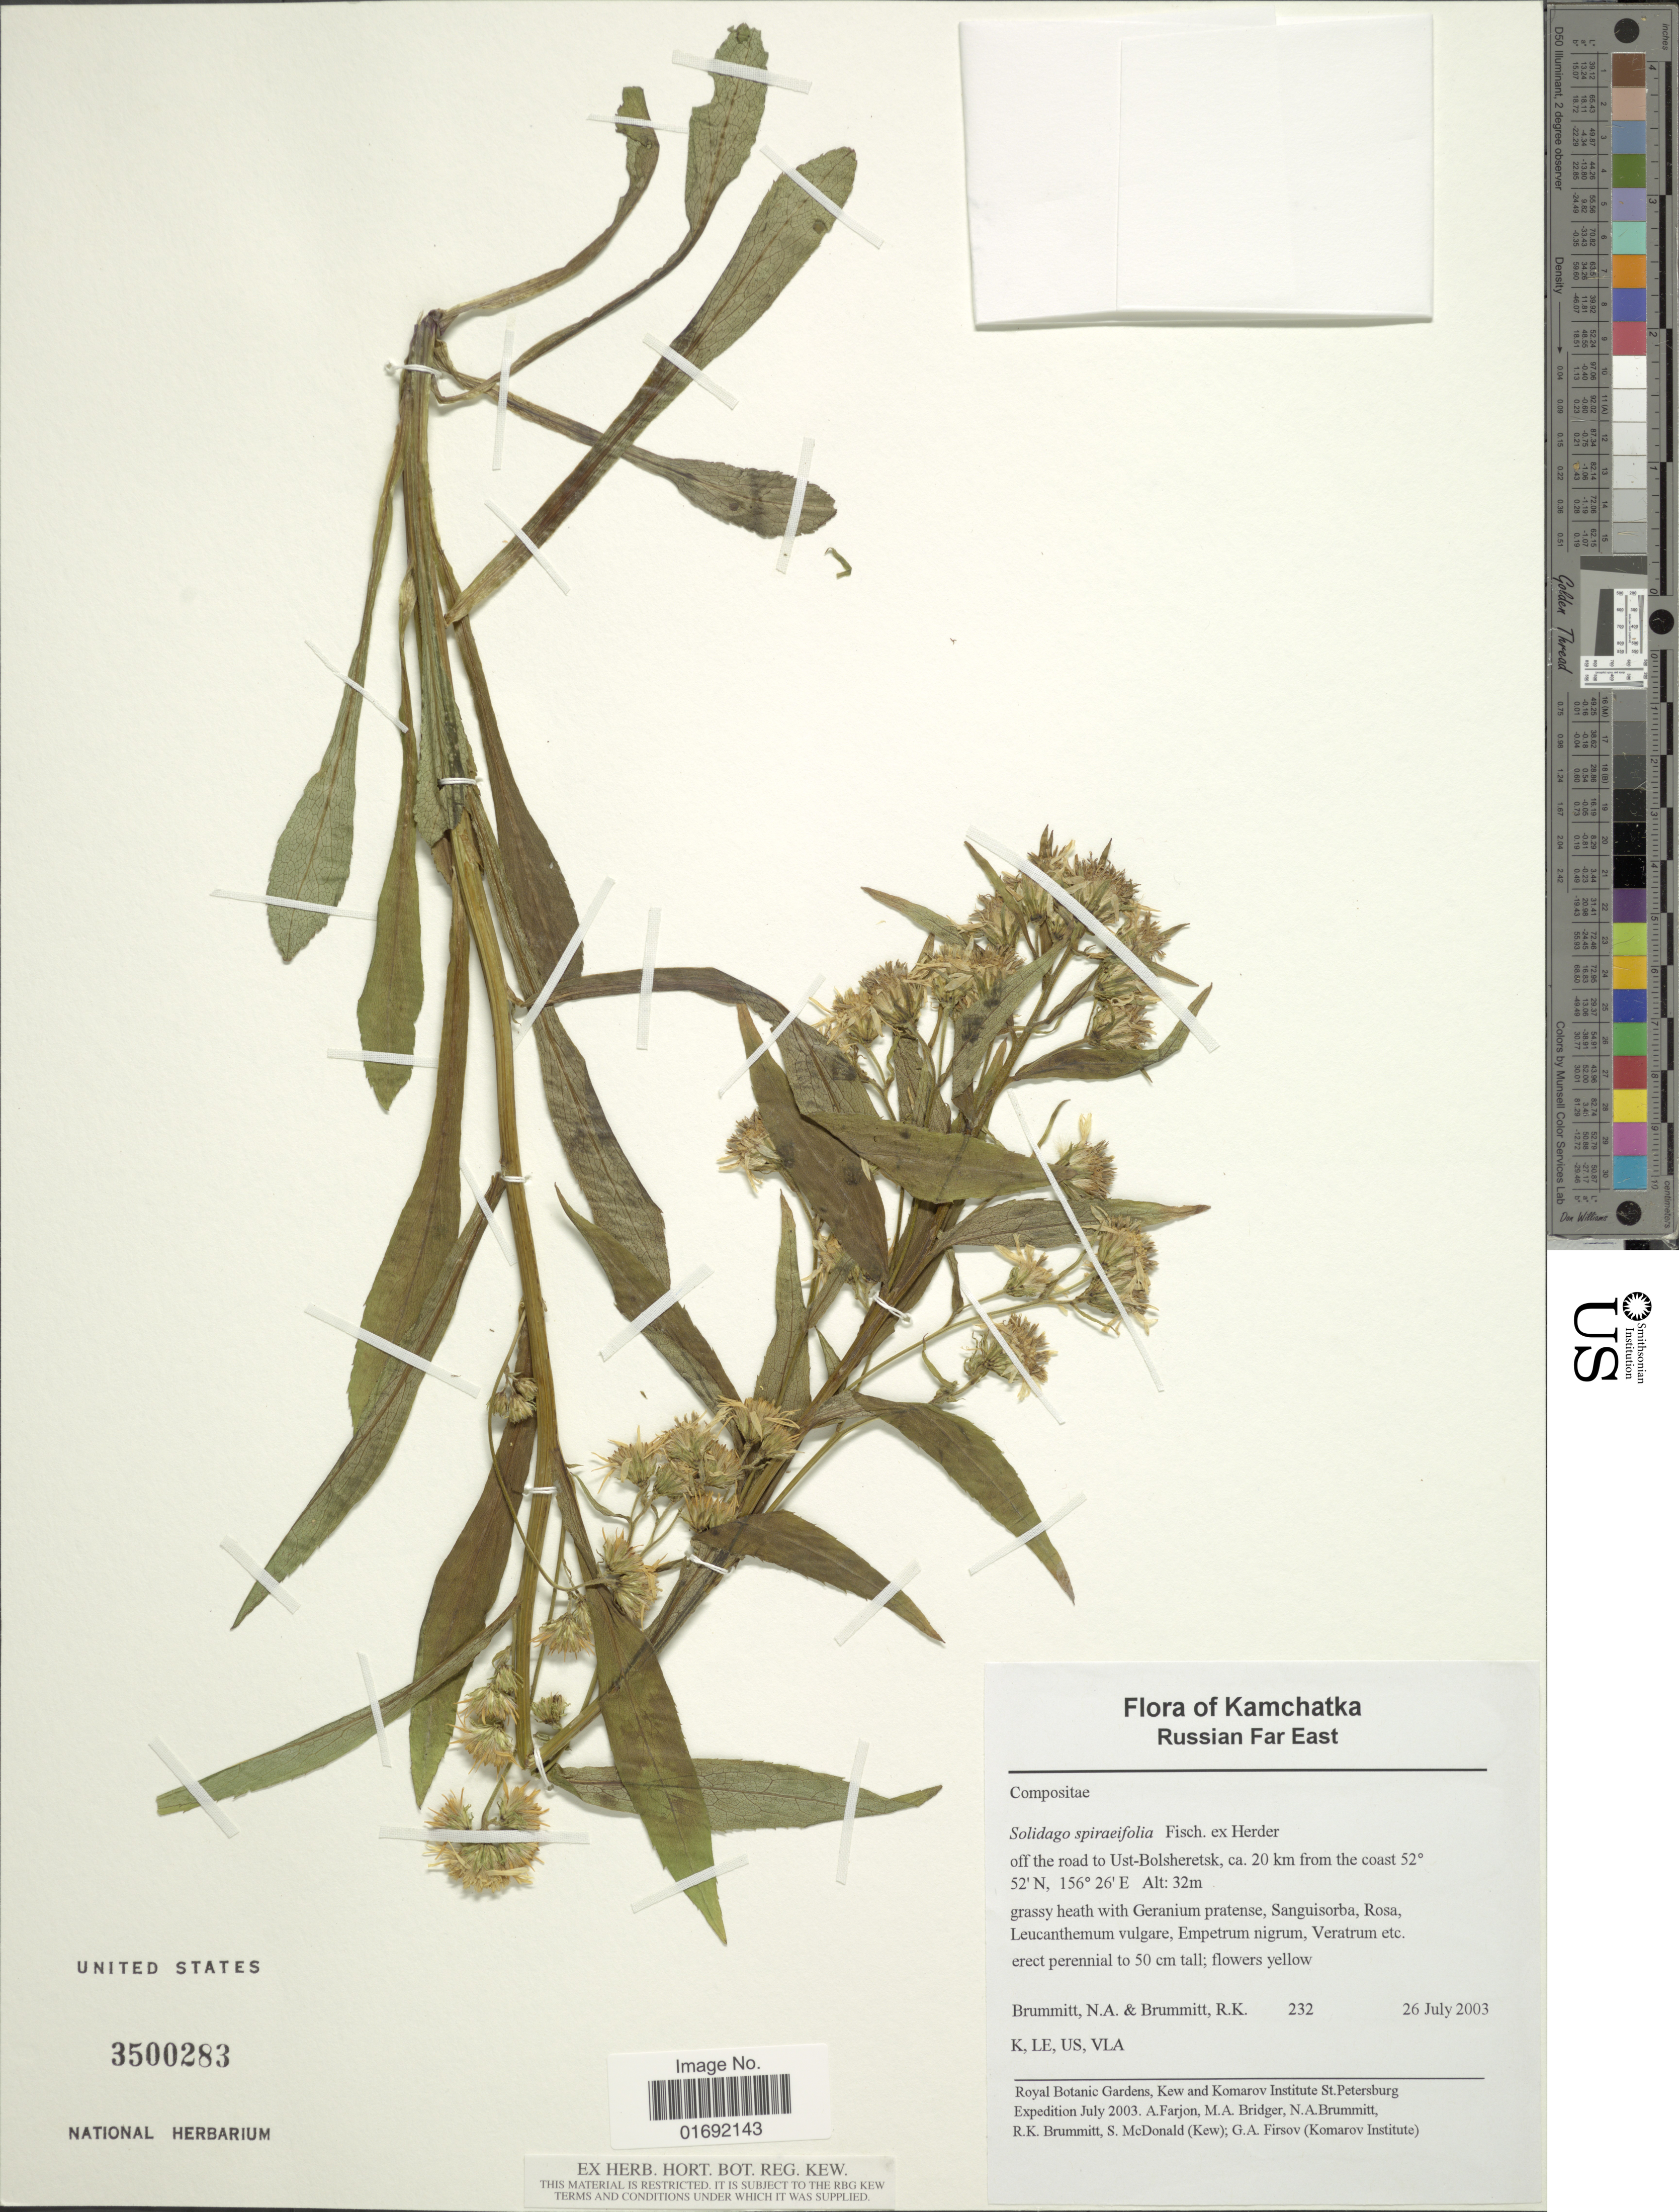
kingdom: Plantae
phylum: Tracheophyta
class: Magnoliopsida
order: Asterales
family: Asteraceae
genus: Solidago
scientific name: Solidago spiraeifolia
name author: Fisch. ex Herd.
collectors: N. A . Brummitt & R. K. Brummitt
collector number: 232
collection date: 2003-07-26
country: Russian Federation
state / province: Kamchatka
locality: Russian Far East, off the road to Ust-Bolsheretsk, ca 20 km from the coast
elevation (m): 32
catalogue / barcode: US 3500283